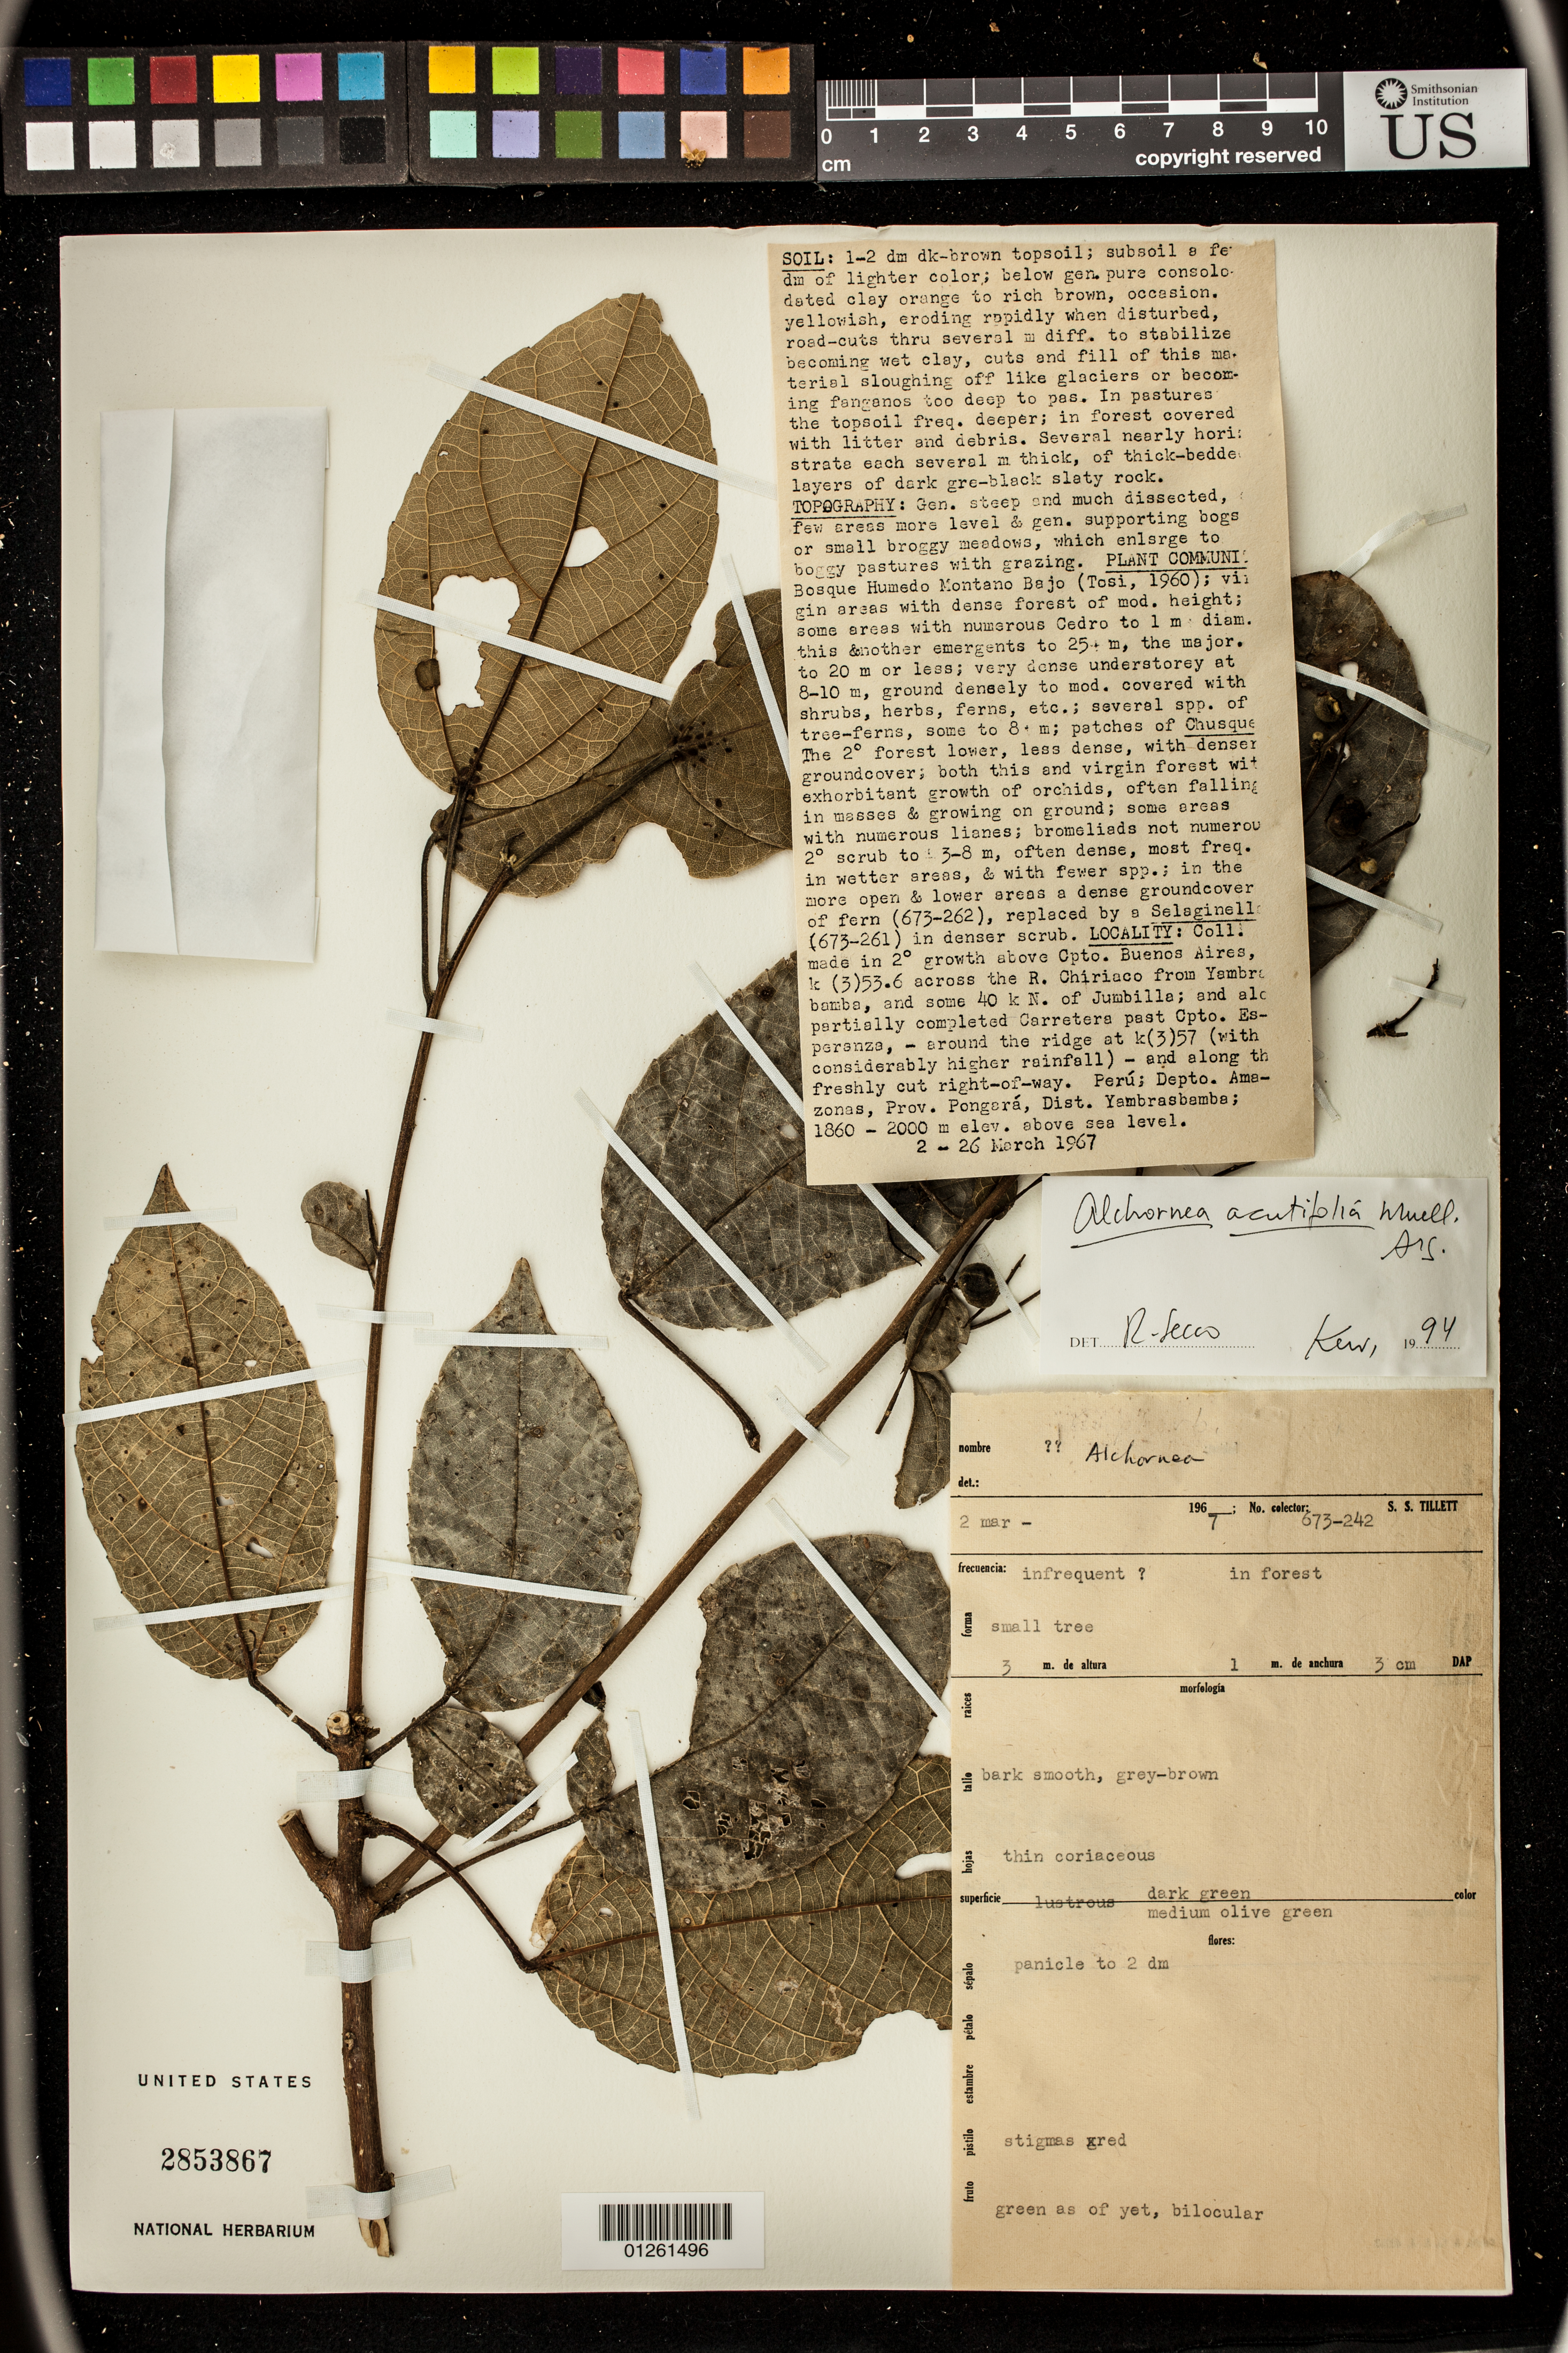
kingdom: Plantae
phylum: Tracheophyta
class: Magnoliopsida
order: Malpighiales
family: Euphorbiaceae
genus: Alchornea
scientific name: Alchornea acutifolia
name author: Müll. Arg.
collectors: S. S. Tillett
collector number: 673-242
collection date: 1967-03-02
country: Peru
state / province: Amazonas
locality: Above Cpto. Buenos Aires, k. (3) 53.6 across the R. Chiriaco from Yambrasbamba, and some 40 k N. of Jumbilla; along partially completed Carretera past Cpt. Esperanza. Prov. Pongara [Bongara]. Dist. Yambrasbambe.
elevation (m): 1860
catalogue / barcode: US 2853867